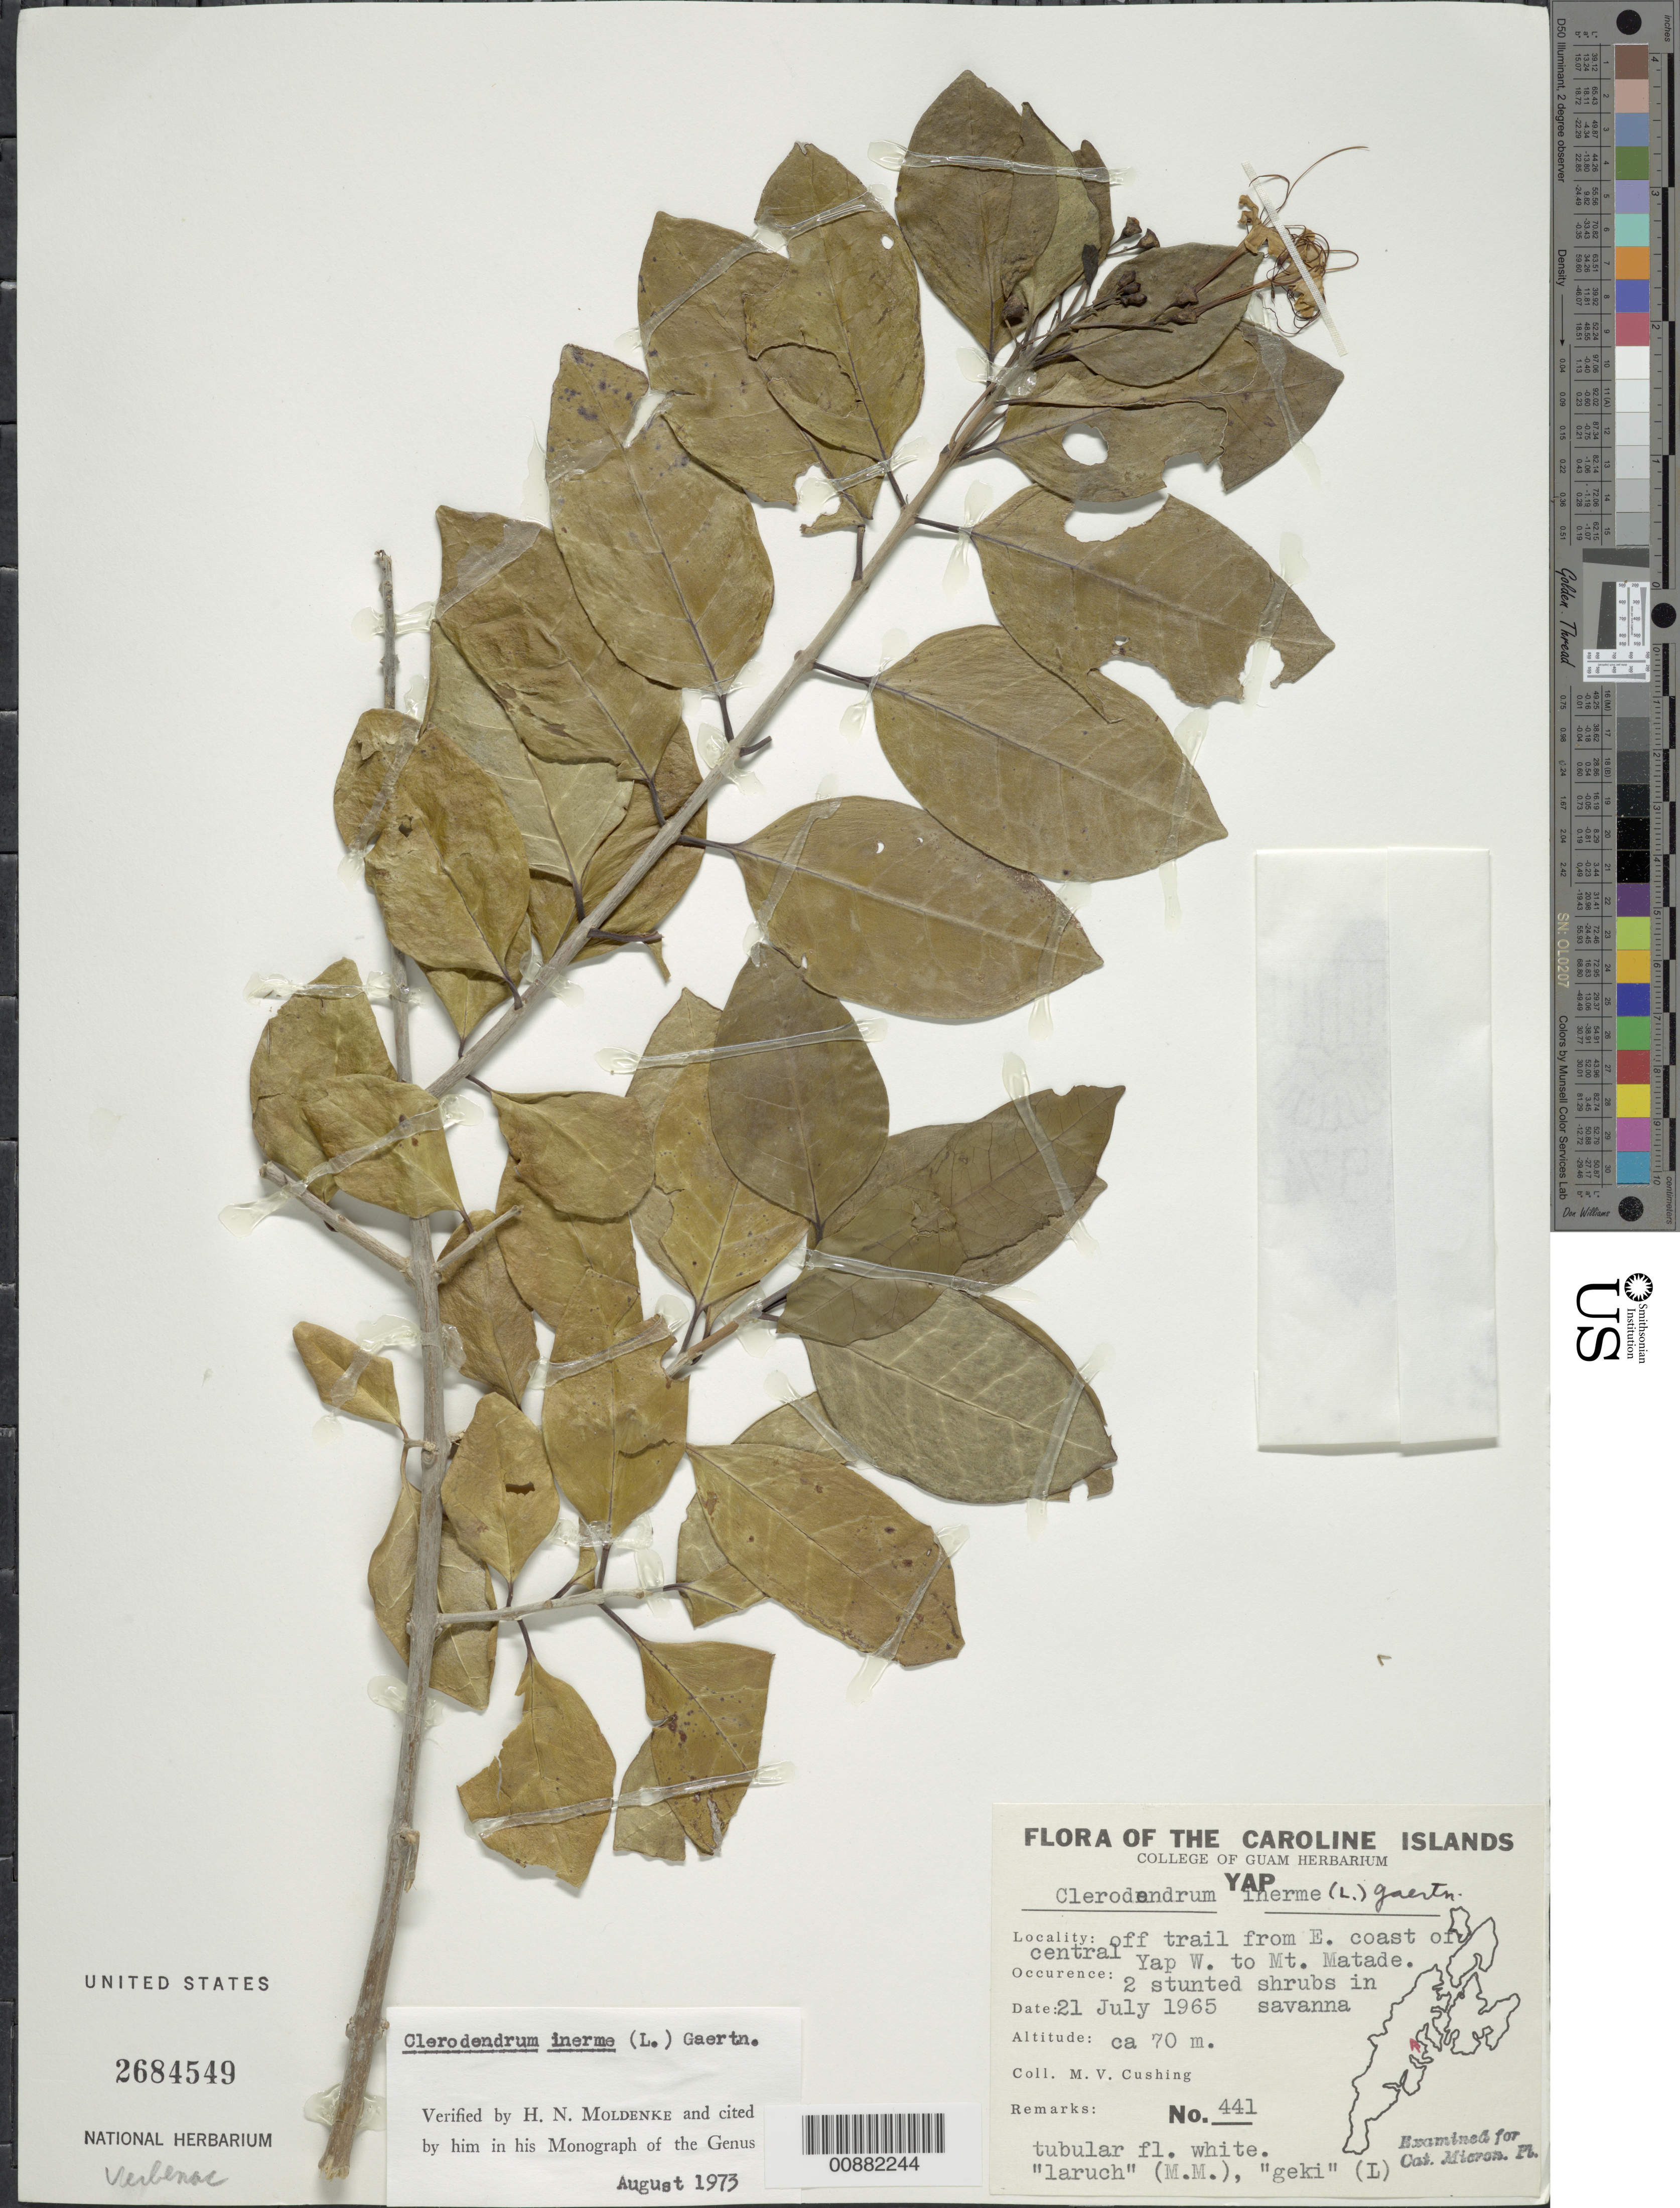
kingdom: Plantae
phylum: Tracheophyta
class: Magnoliopsida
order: Lamiales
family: Lamiaceae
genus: Clerodendrum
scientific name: Clerodendrum inerme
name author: (L.) Gaertn.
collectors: M. V. Cushing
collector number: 441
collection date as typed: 21 Jul 1965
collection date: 1965-07-21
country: Micronesia, Federated States of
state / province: Yap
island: Yap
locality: Off trail from E. Coast of central yap, W to Mt. Matade.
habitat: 2 stunted shrubs in savanna.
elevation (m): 70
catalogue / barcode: US 2684549